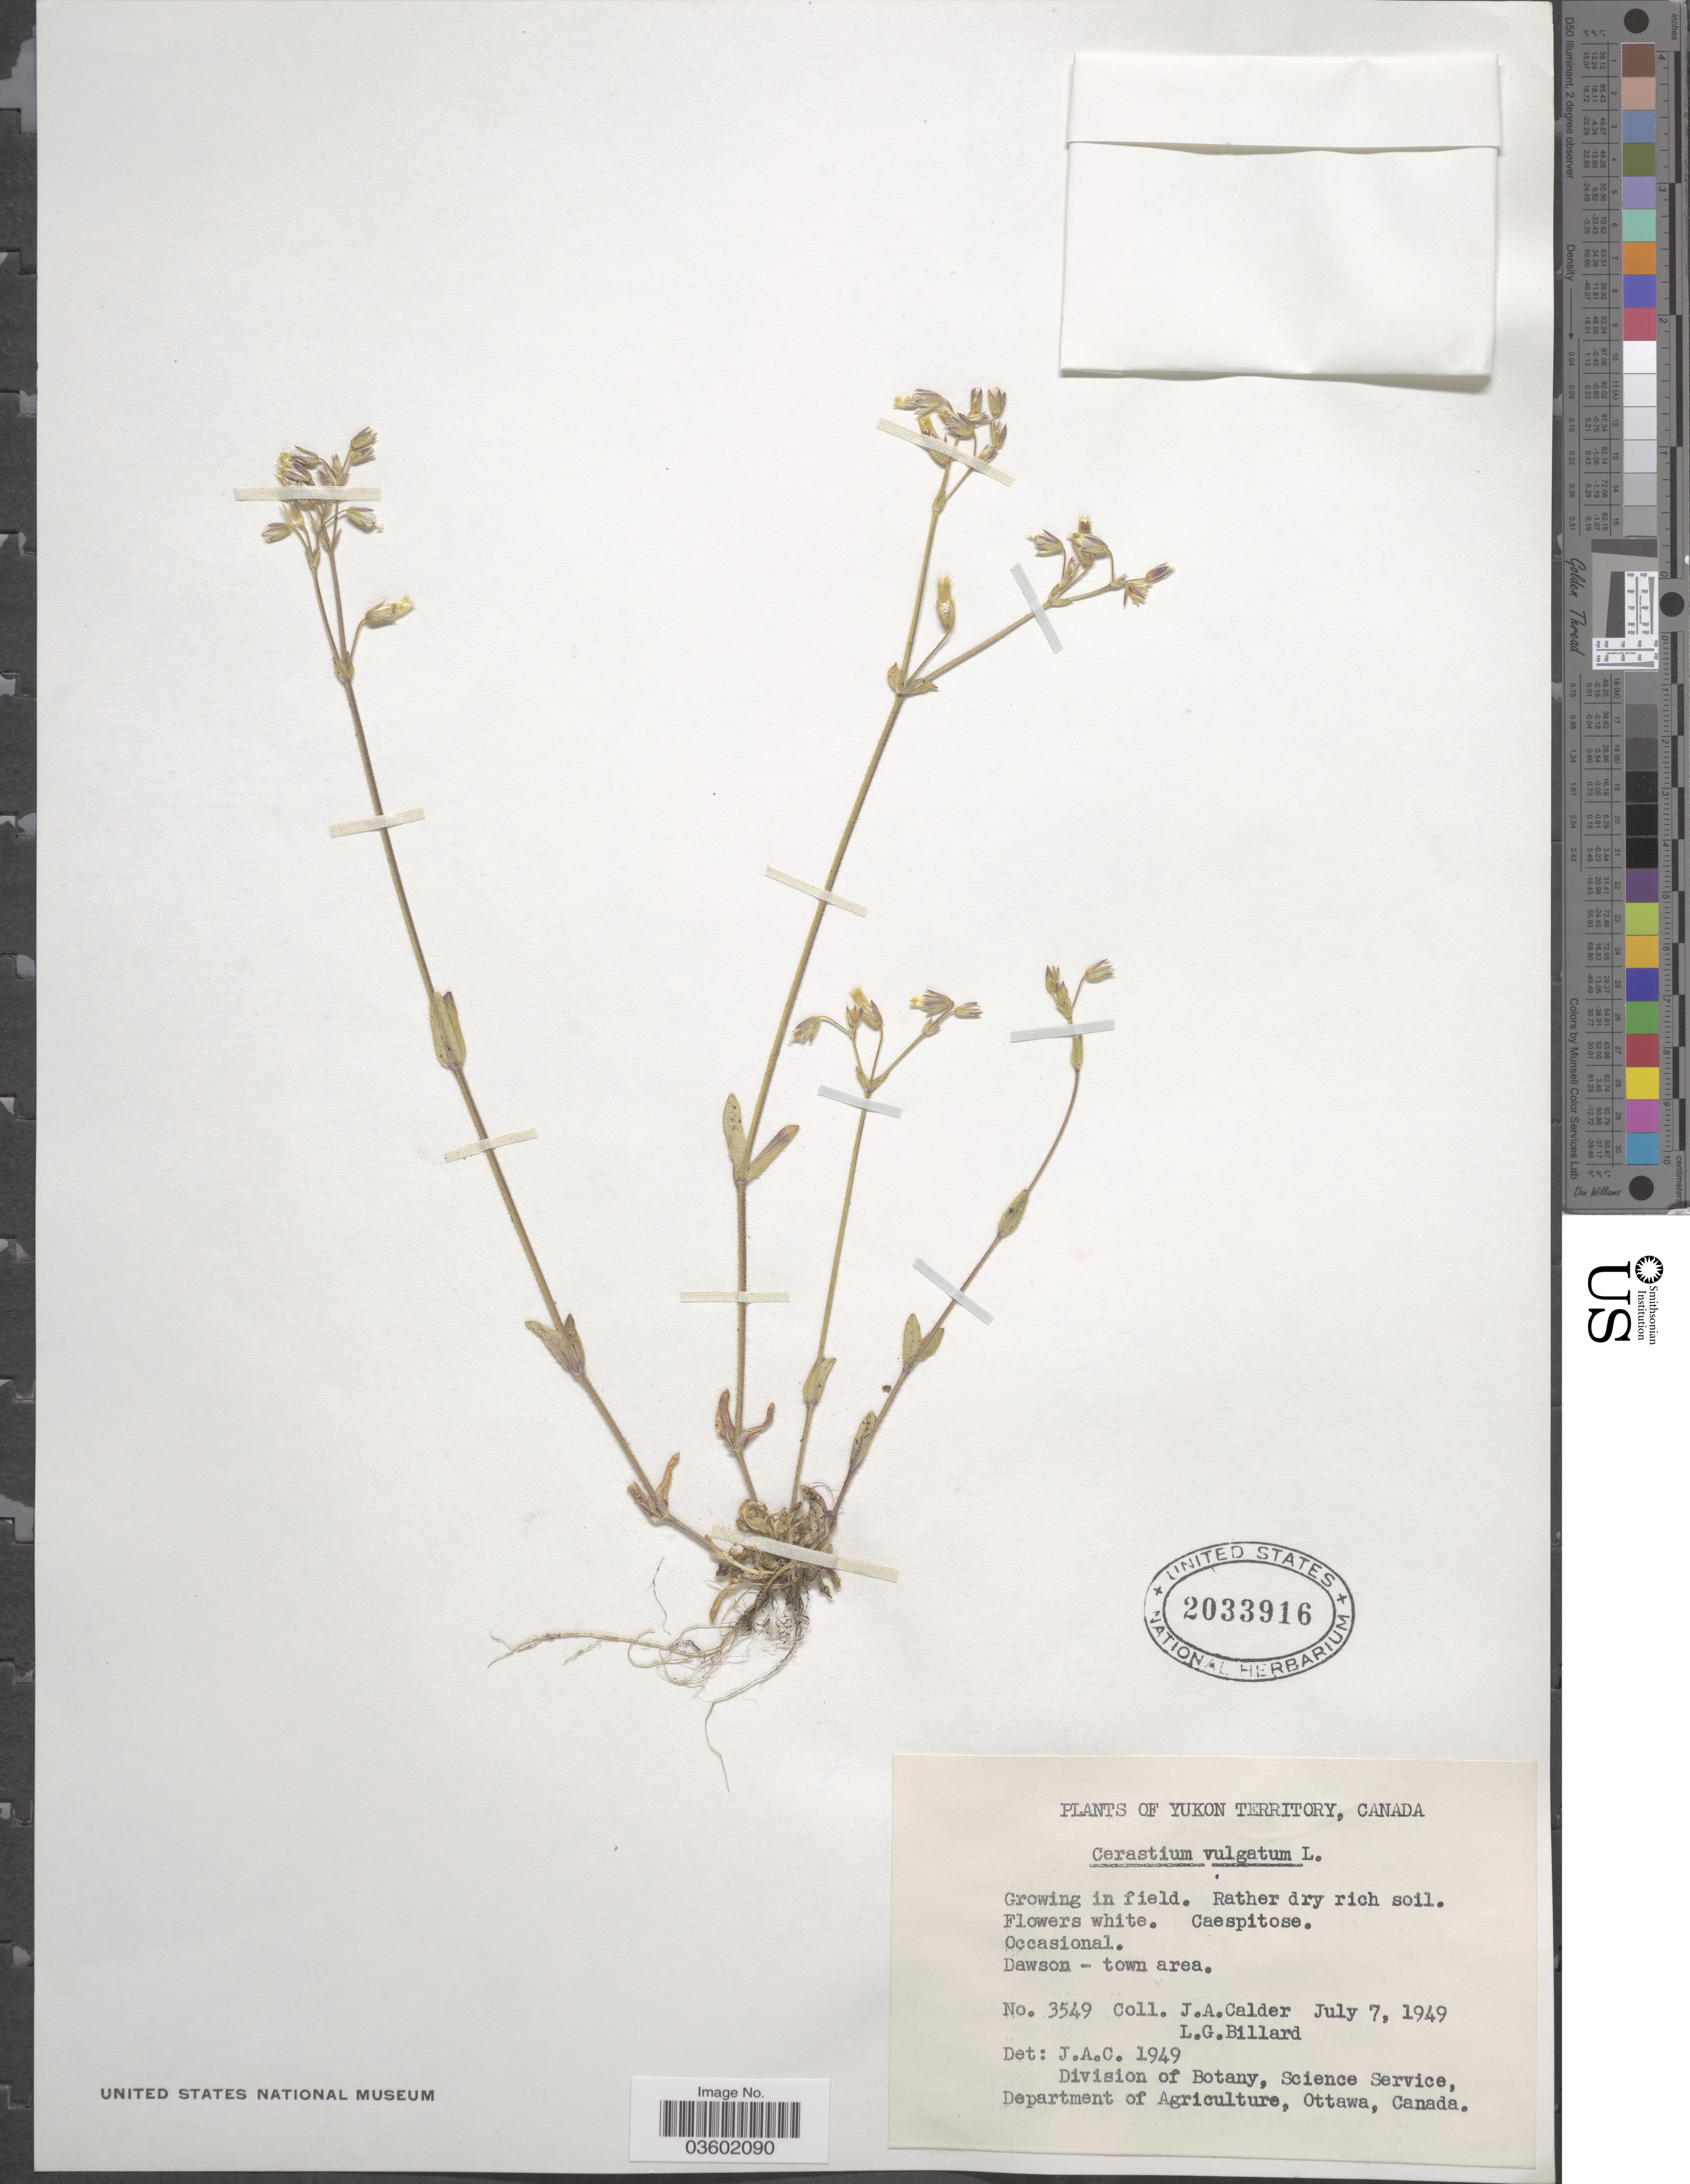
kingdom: Plantae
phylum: Tracheophyta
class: Magnoliopsida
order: Caryophyllales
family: Caryophyllaceae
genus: Cerastium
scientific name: Cerastium vulgatum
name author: L.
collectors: J. A. Calder & L. Billard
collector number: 3549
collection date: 1949-07-07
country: Canada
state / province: Yukon Territory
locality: Dawson - town area.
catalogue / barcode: US 2033916